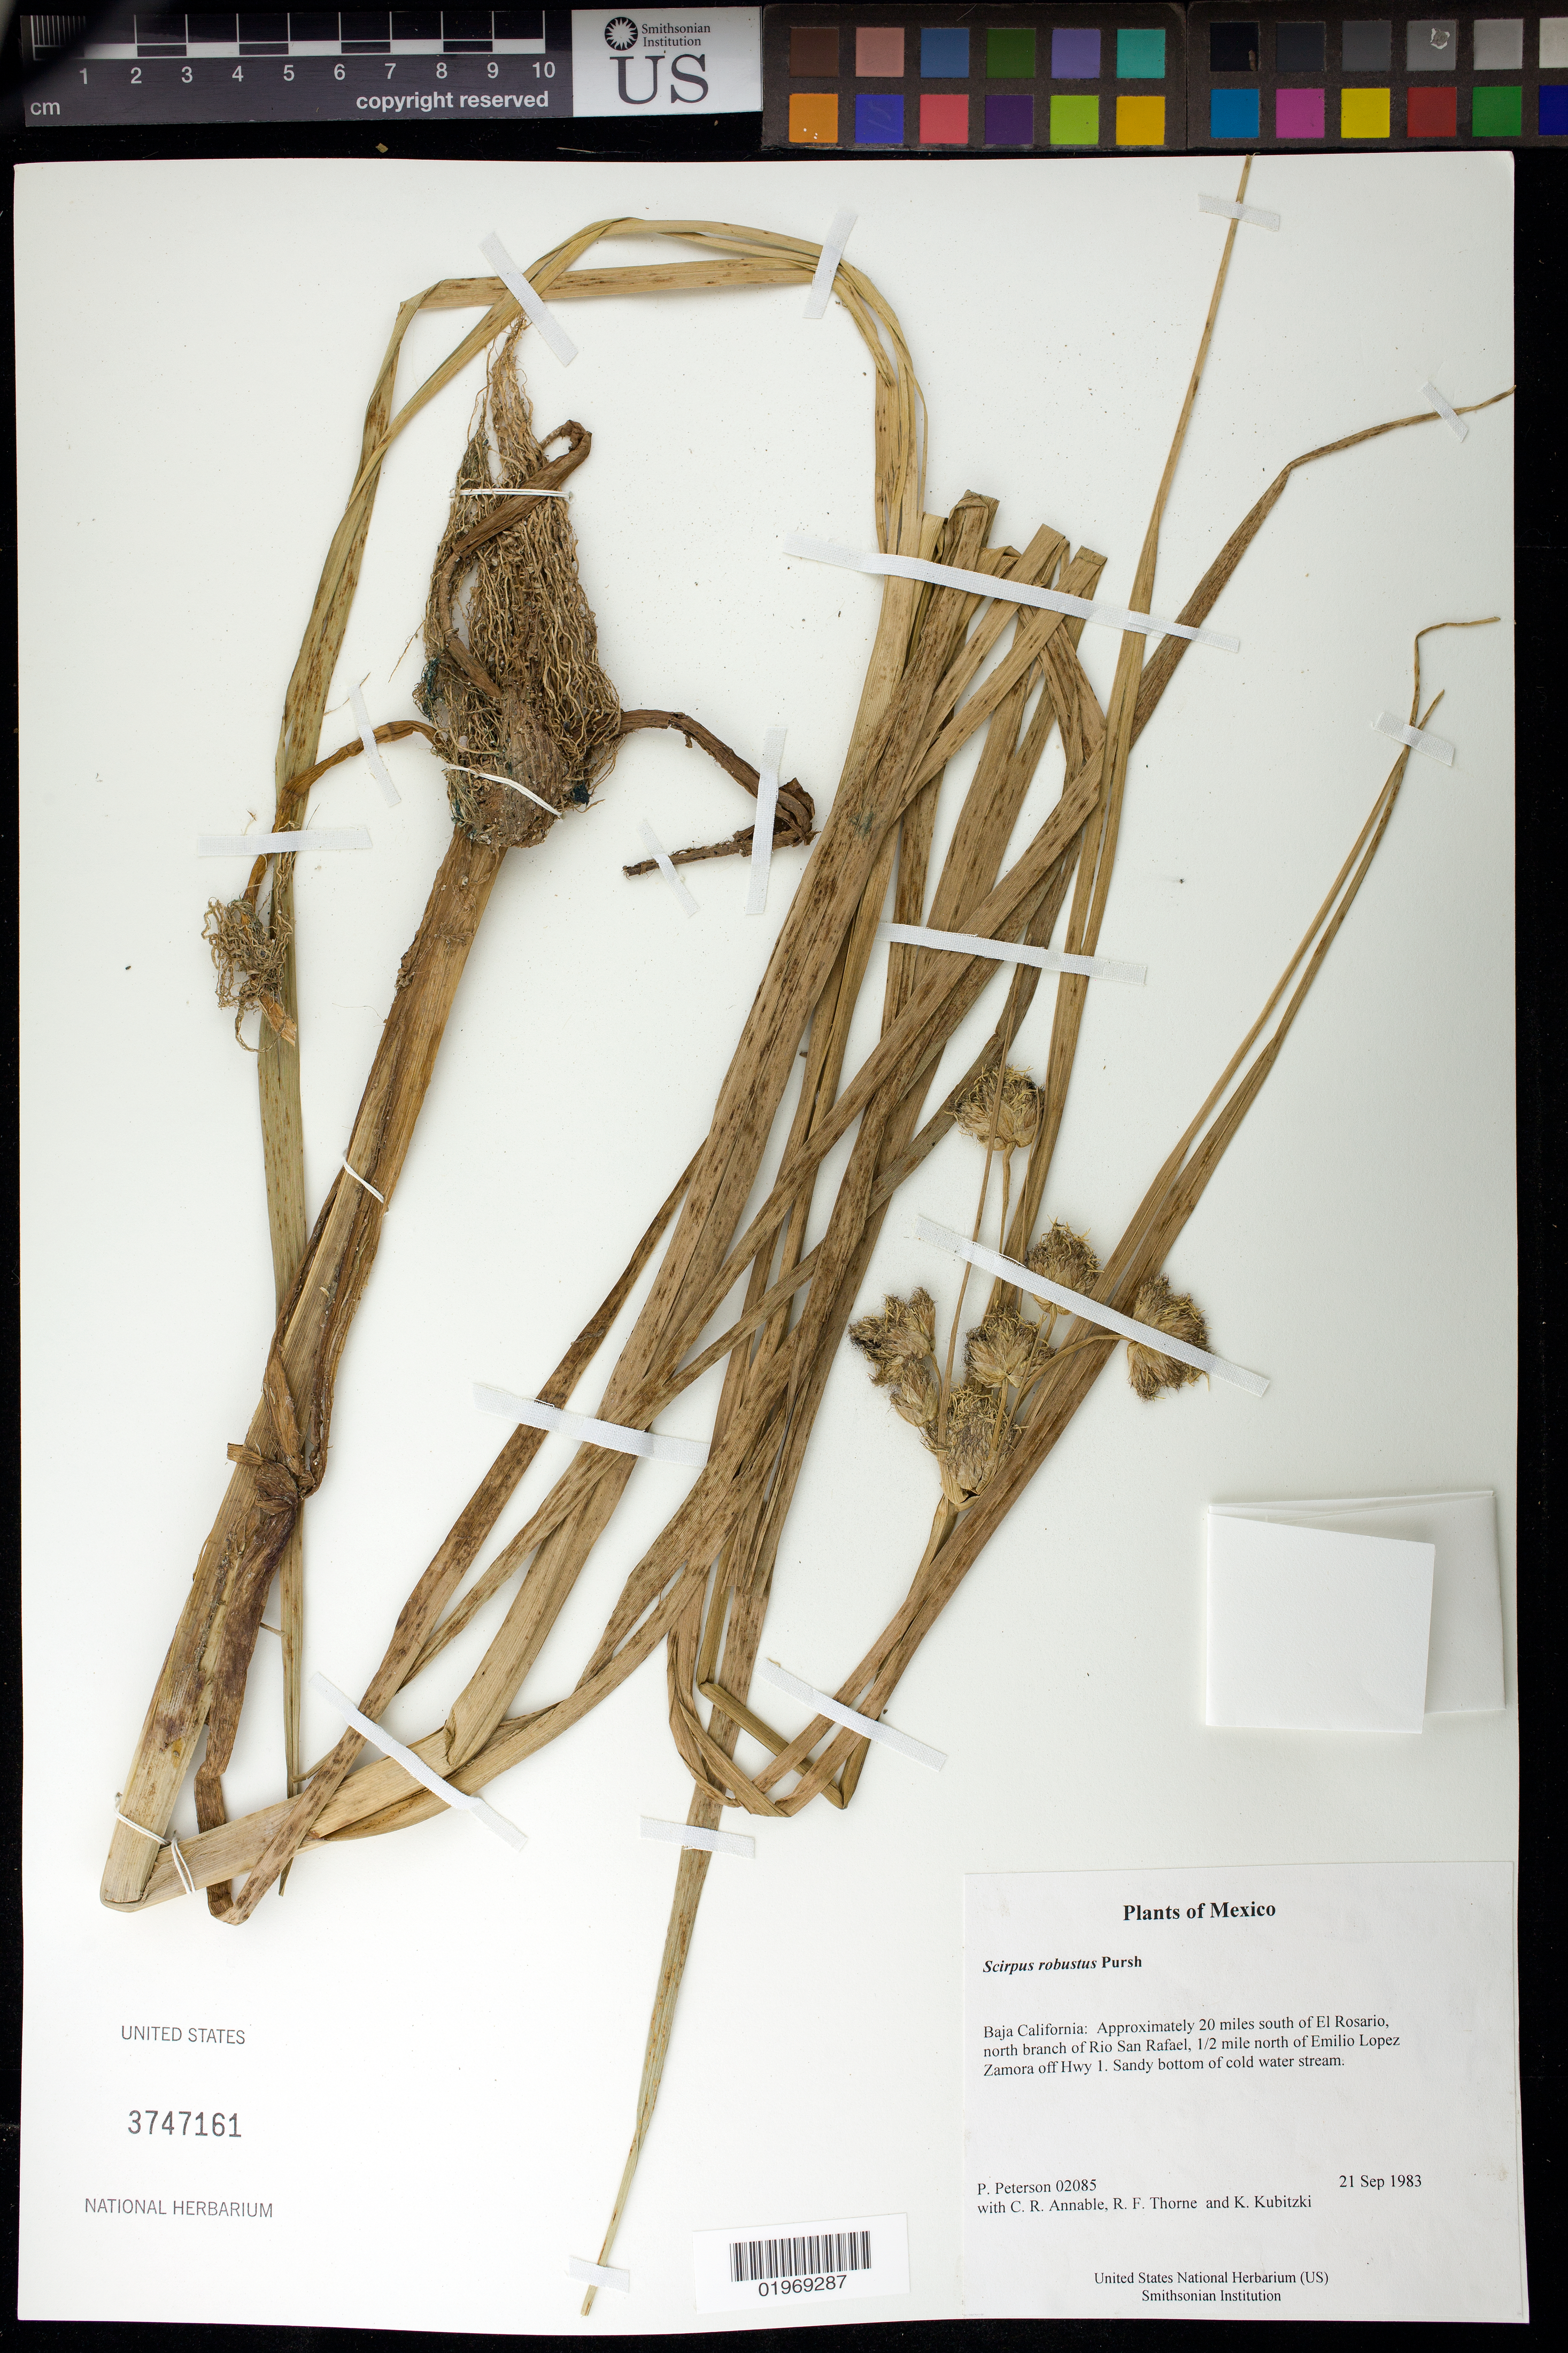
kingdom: Plantae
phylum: Tracheophyta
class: Liliopsida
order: Poales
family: Cyperaceae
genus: Bolboschoenus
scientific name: Bolboschoenus maritimus subsp. paludosus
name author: (A. Nelson) T. Koyama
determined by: Strong, Mark T., (BOT), Smithsonian Institution - National Museum of Natural History (UNITED STATES)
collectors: P. M. Peterson, C. R. Annable, R. F. Thorne & K. Kubitzki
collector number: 02085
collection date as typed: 21 Sep 1983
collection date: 1983-09-21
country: Mexico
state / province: Baja California Norte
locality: Approximately 20 miles south of El Rosario, north branch of Rio San Rafael, 1/2 mile north of Emilio Lopez Zamora off Hwy 1.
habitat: Sandy bottom of cold water stream.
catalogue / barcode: US 3747161